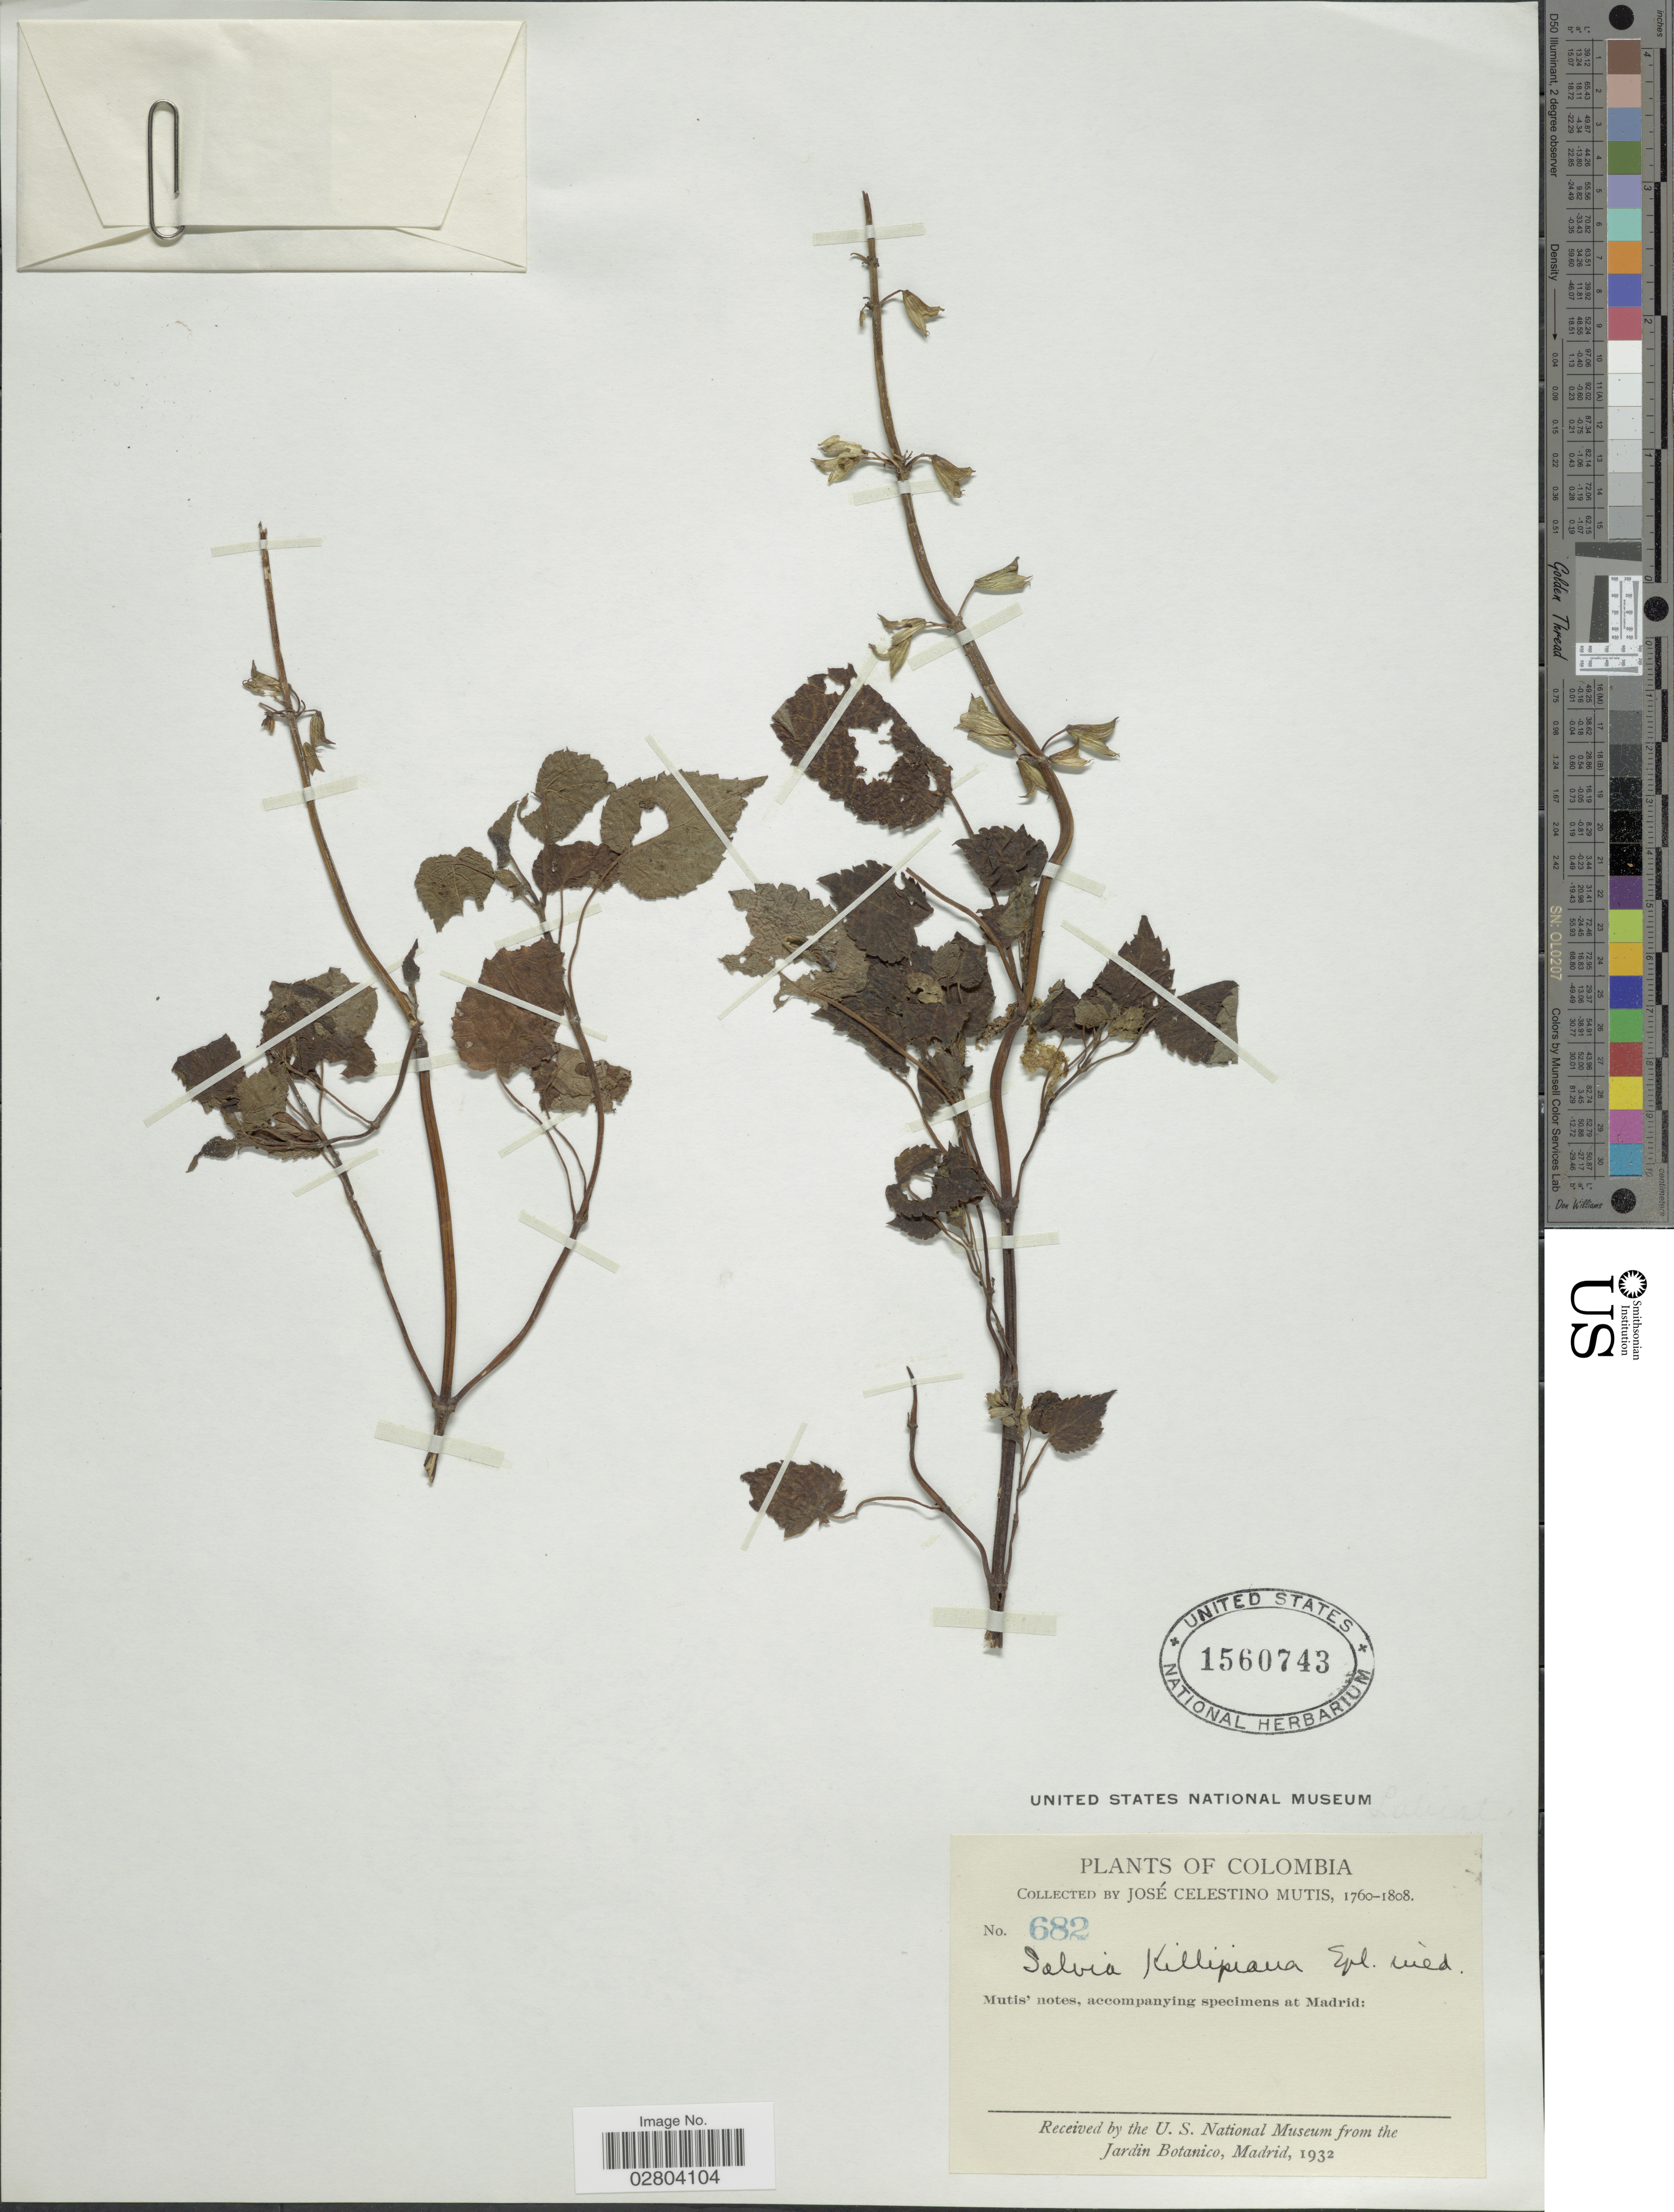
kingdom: Plantae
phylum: Tracheophyta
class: Magnoliopsida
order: Lamiales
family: Lamiaceae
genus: Salvia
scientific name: Salvia carnea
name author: Kunth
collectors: J. C. B. Mutis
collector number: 682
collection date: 1760/1808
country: Colombia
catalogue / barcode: US 1560743